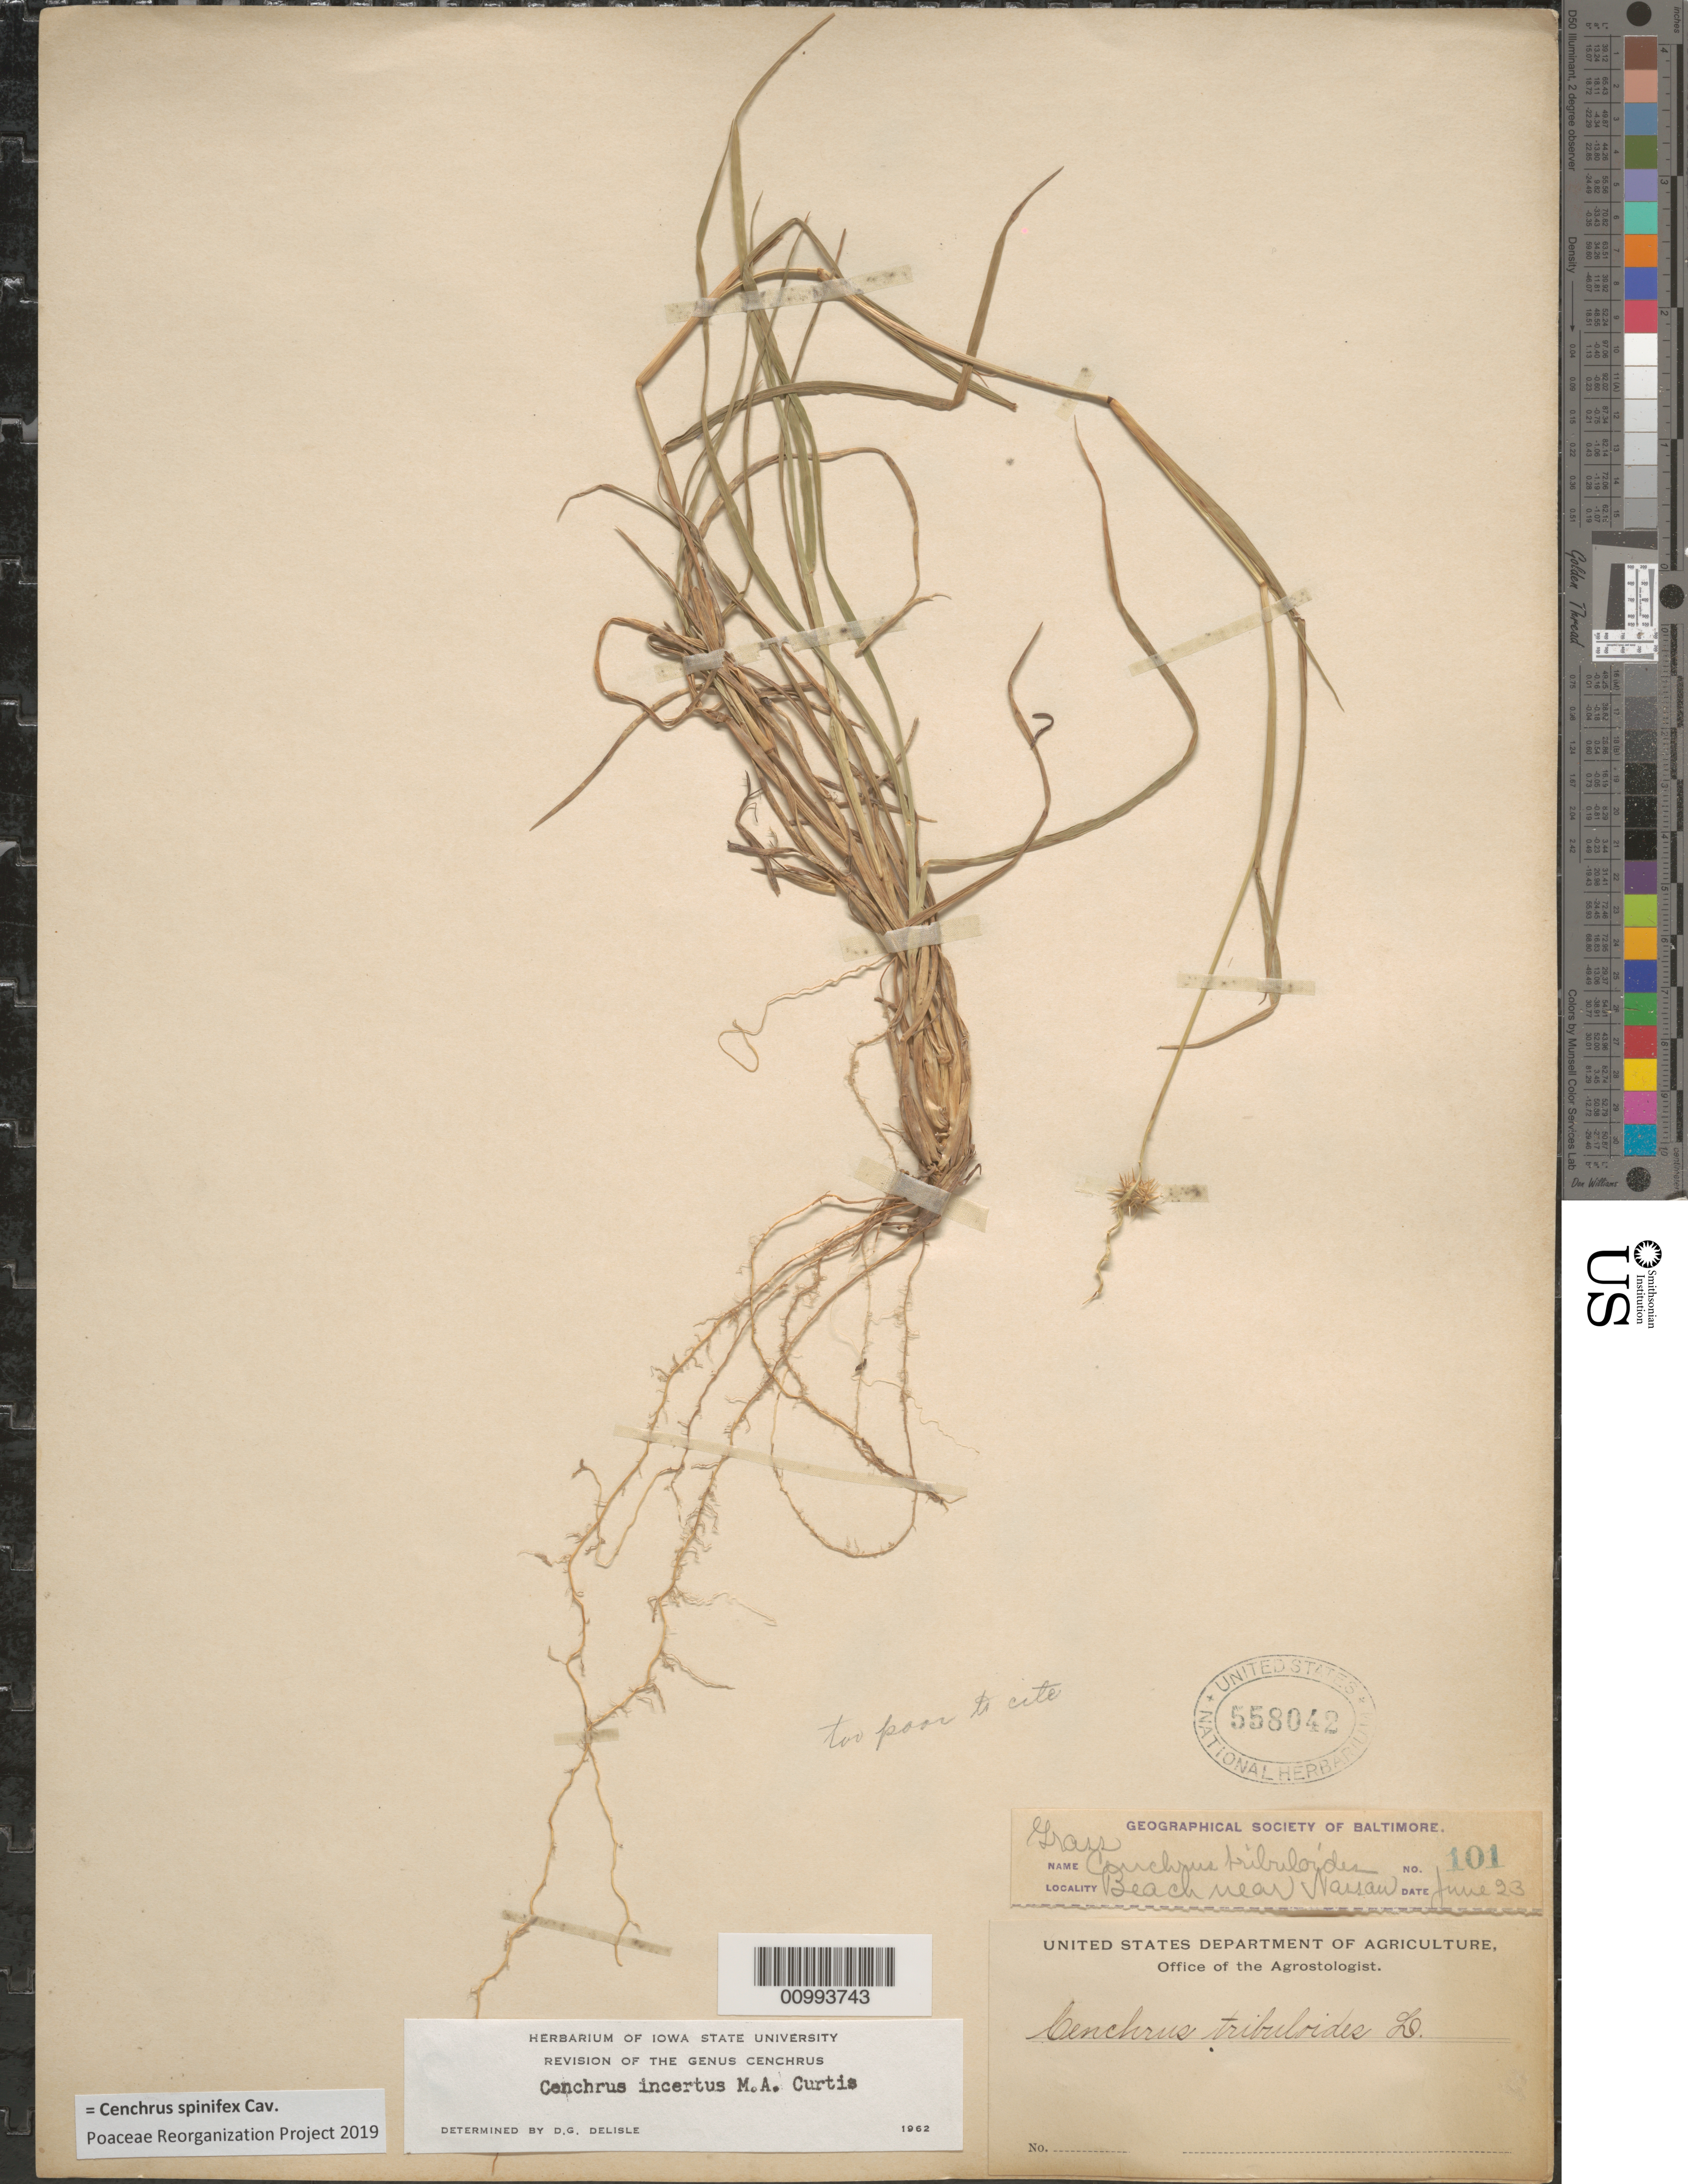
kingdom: Plantae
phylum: Tracheophyta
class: Liliopsida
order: Poales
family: Poaceae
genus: Cenchrus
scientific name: Cenchrus spinifex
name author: Cav.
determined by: Poaceae Reorganization Project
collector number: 101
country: Bahamas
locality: Nassau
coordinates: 0 N, 0 E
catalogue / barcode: US 558042